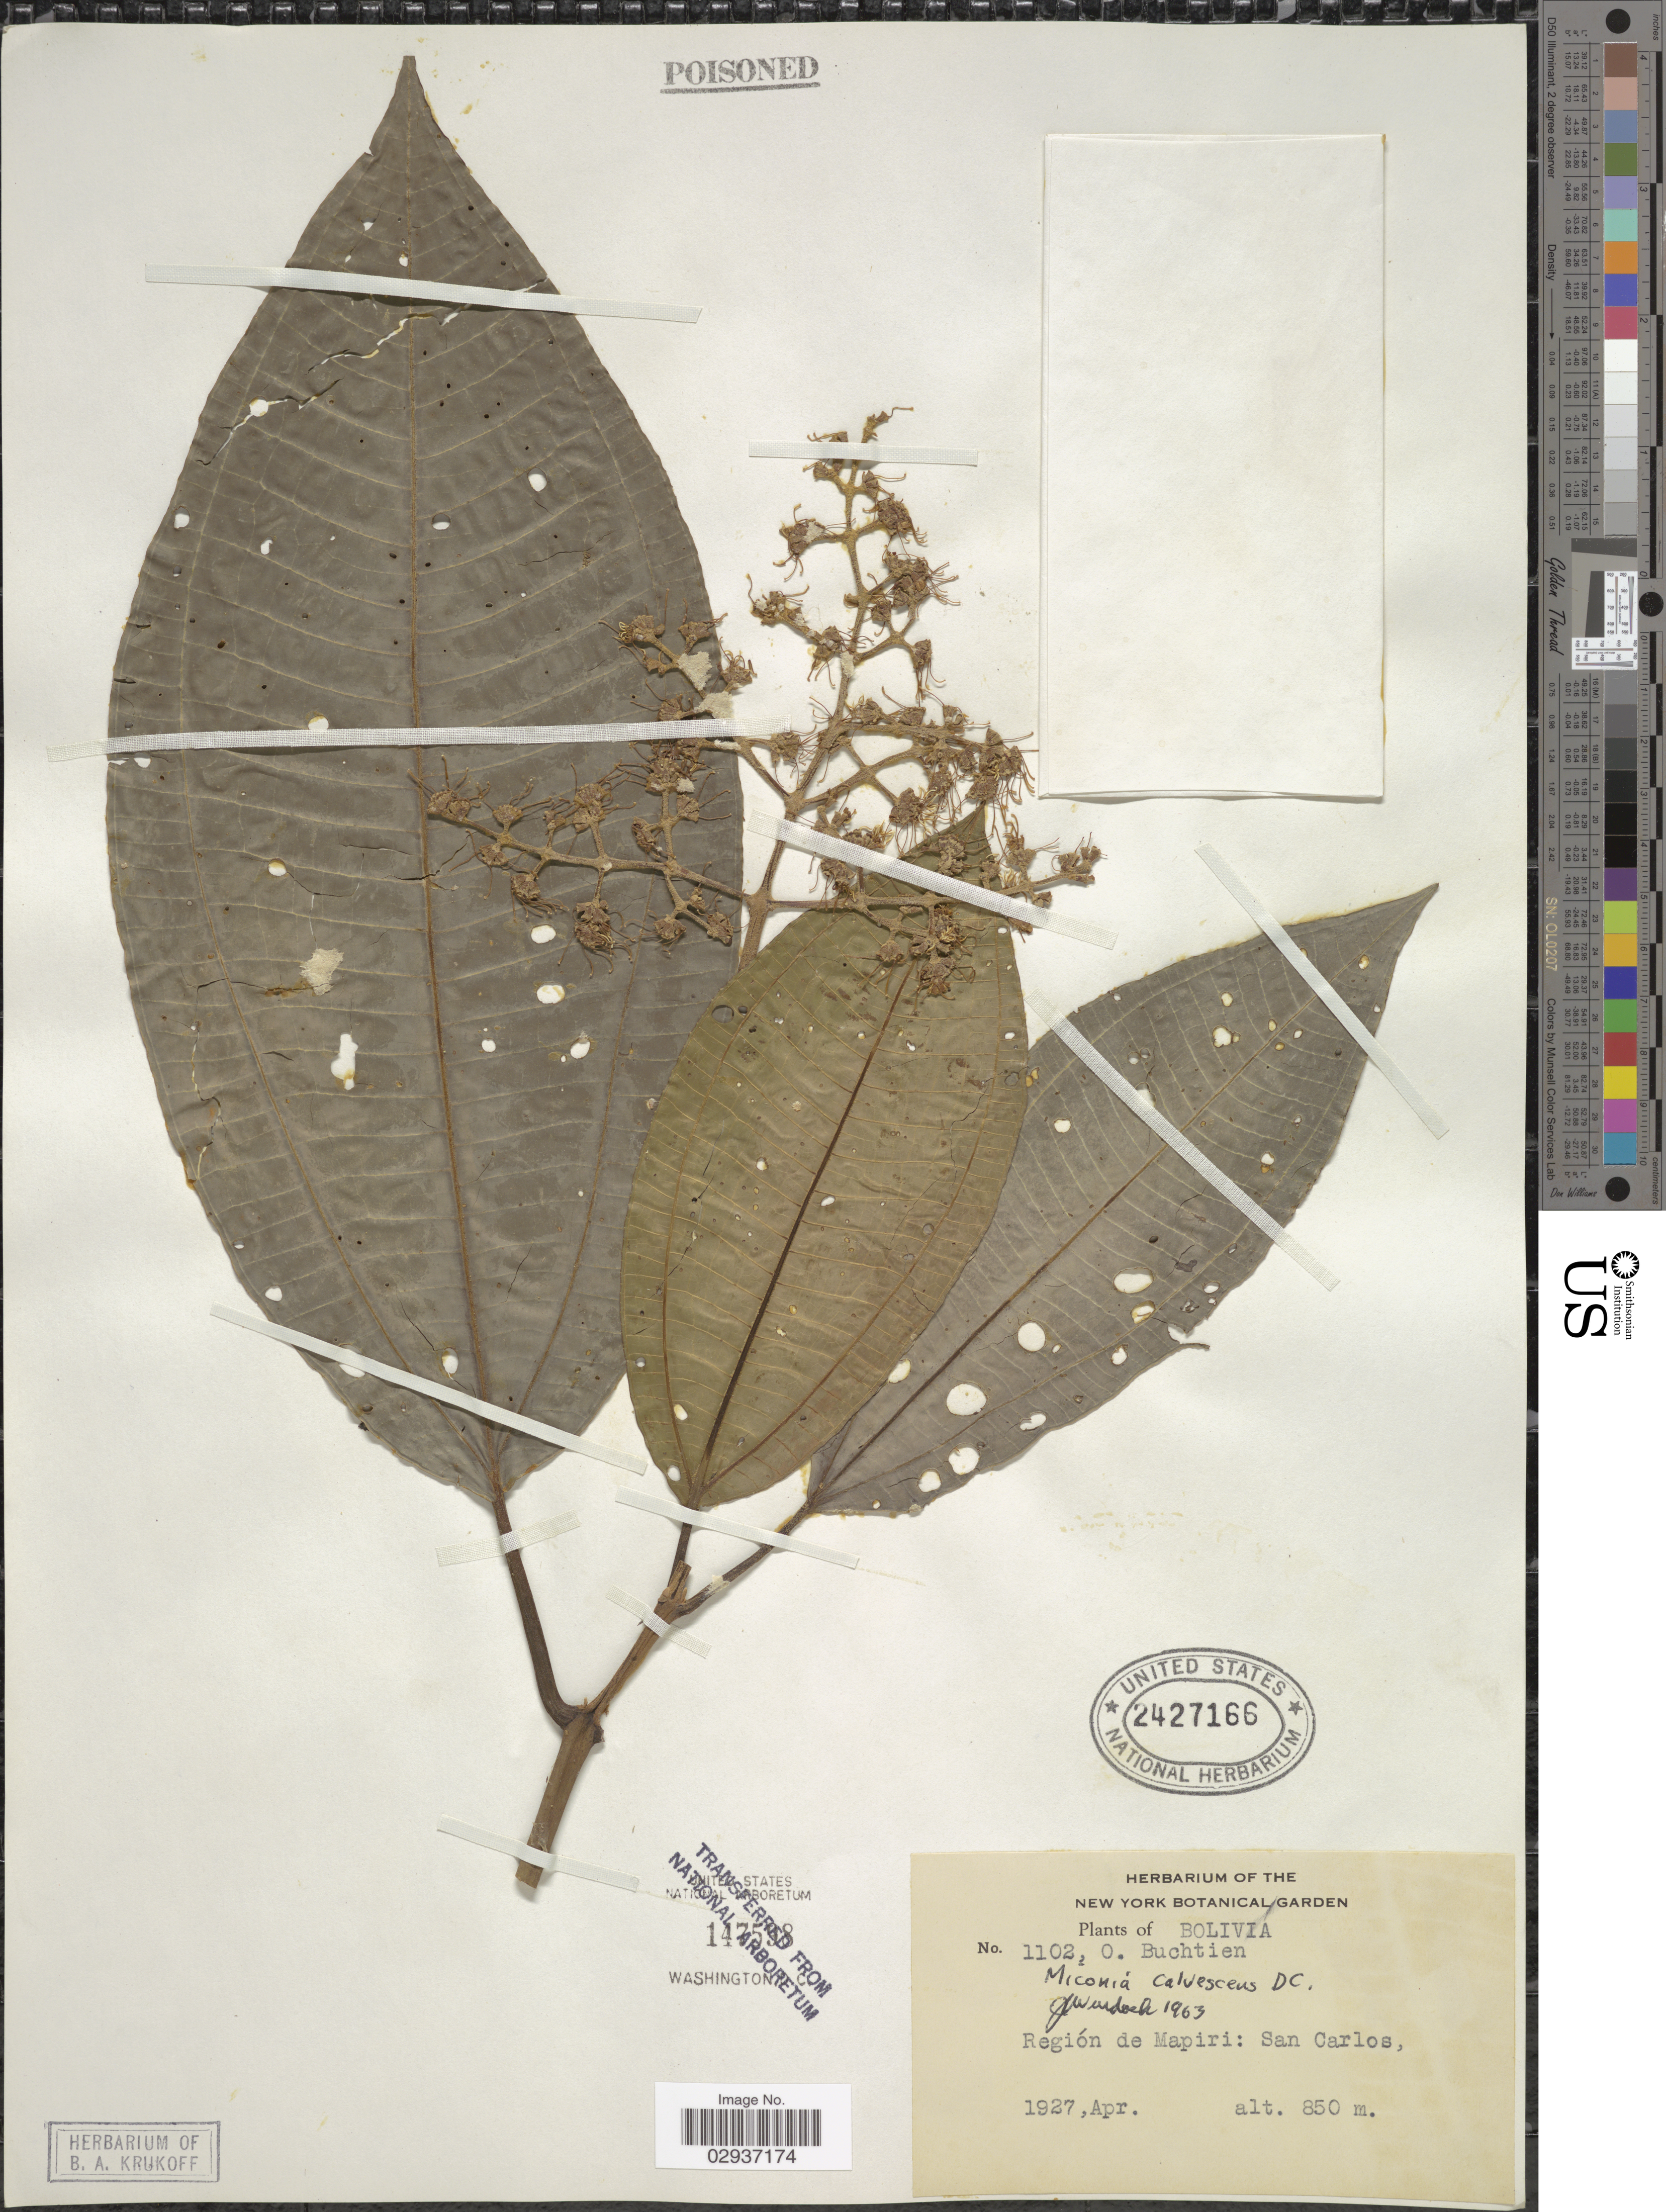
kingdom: Plantae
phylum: Tracheophyta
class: Magnoliopsida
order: Myrtales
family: Melastomataceae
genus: Miconia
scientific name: Miconia calvescens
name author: DC.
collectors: O. Buchtien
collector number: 1102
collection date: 1927-04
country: Bolivia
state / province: La Paz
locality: Región de Mapiri: San Carlos.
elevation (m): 850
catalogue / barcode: US 2427166